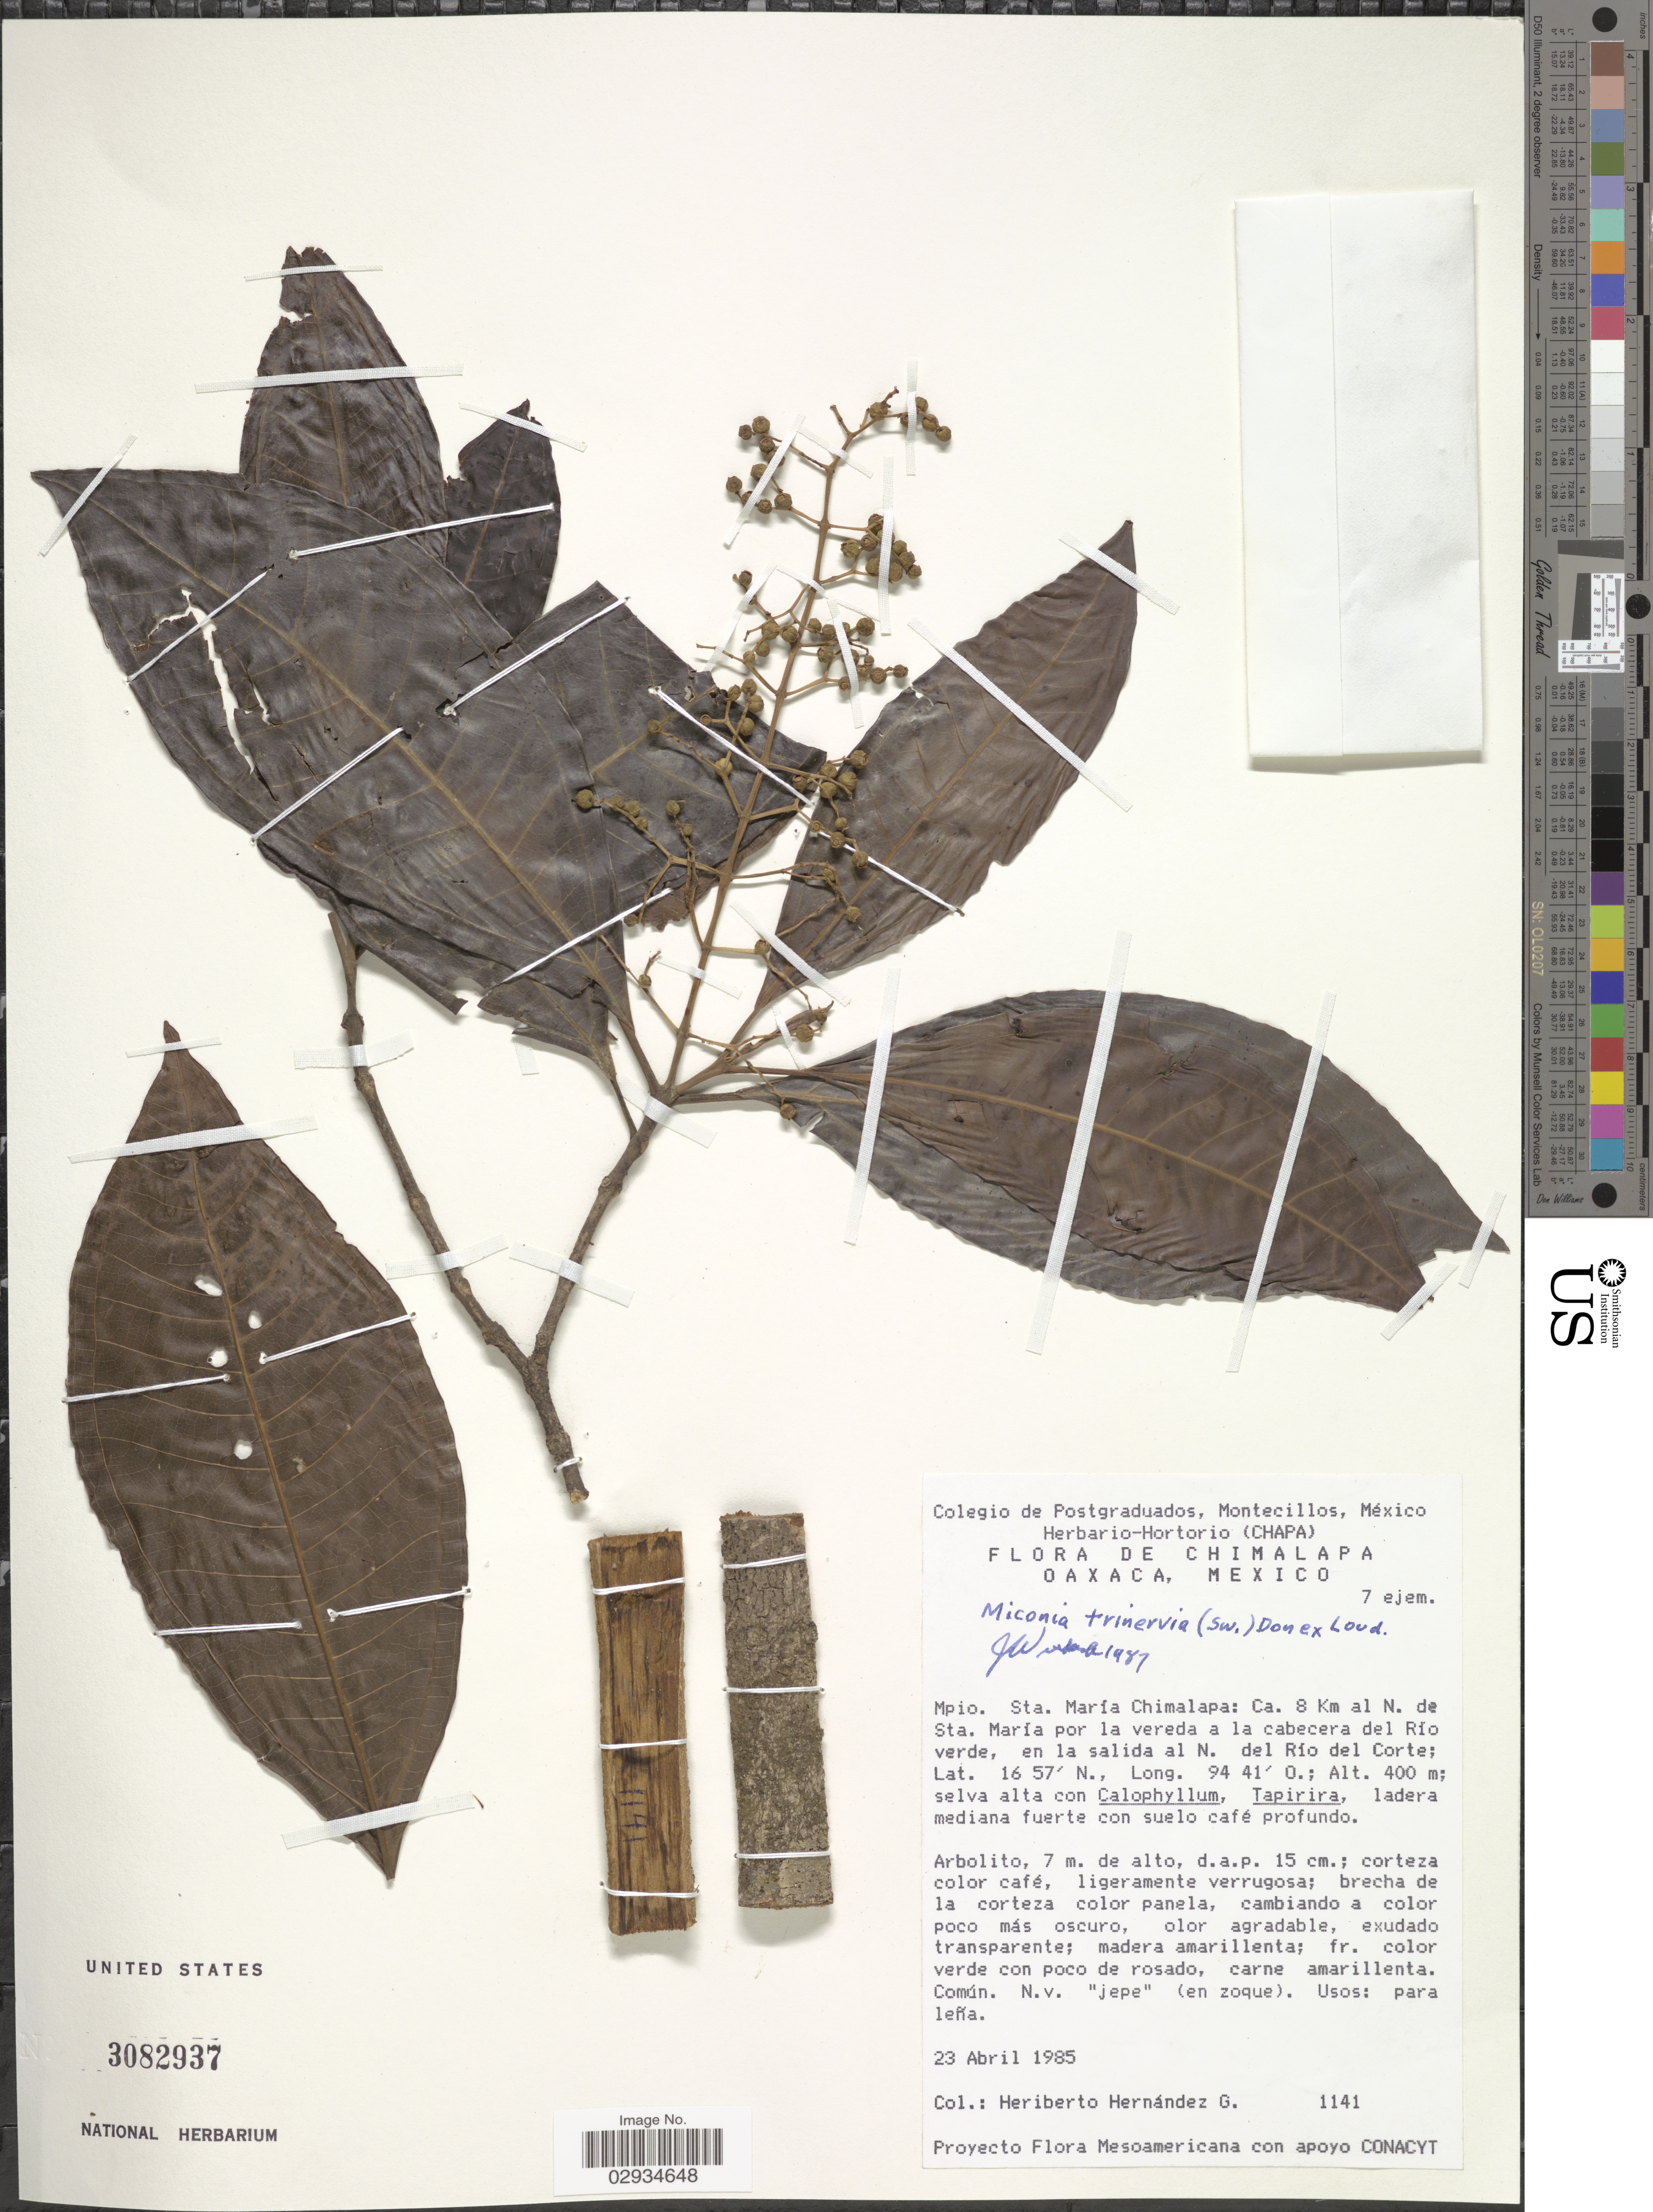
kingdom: Plantae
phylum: Tracheophyta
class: Magnoliopsida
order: Myrtales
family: Melastomataceae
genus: Miconia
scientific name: Miconia trinervia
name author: (Sw.) D. Don ex Loudon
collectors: H. Hernandez G.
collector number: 1141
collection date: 1985-04-23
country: Mexico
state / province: Oaxaca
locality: Chimalapa. Mpio. Sta. María Chimalapa: Ca. 8 Km al N. de Sta. María por la vereda a la cabecera del Río verde, en la salida al N. del Río del Corte.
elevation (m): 400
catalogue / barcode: US 3082937